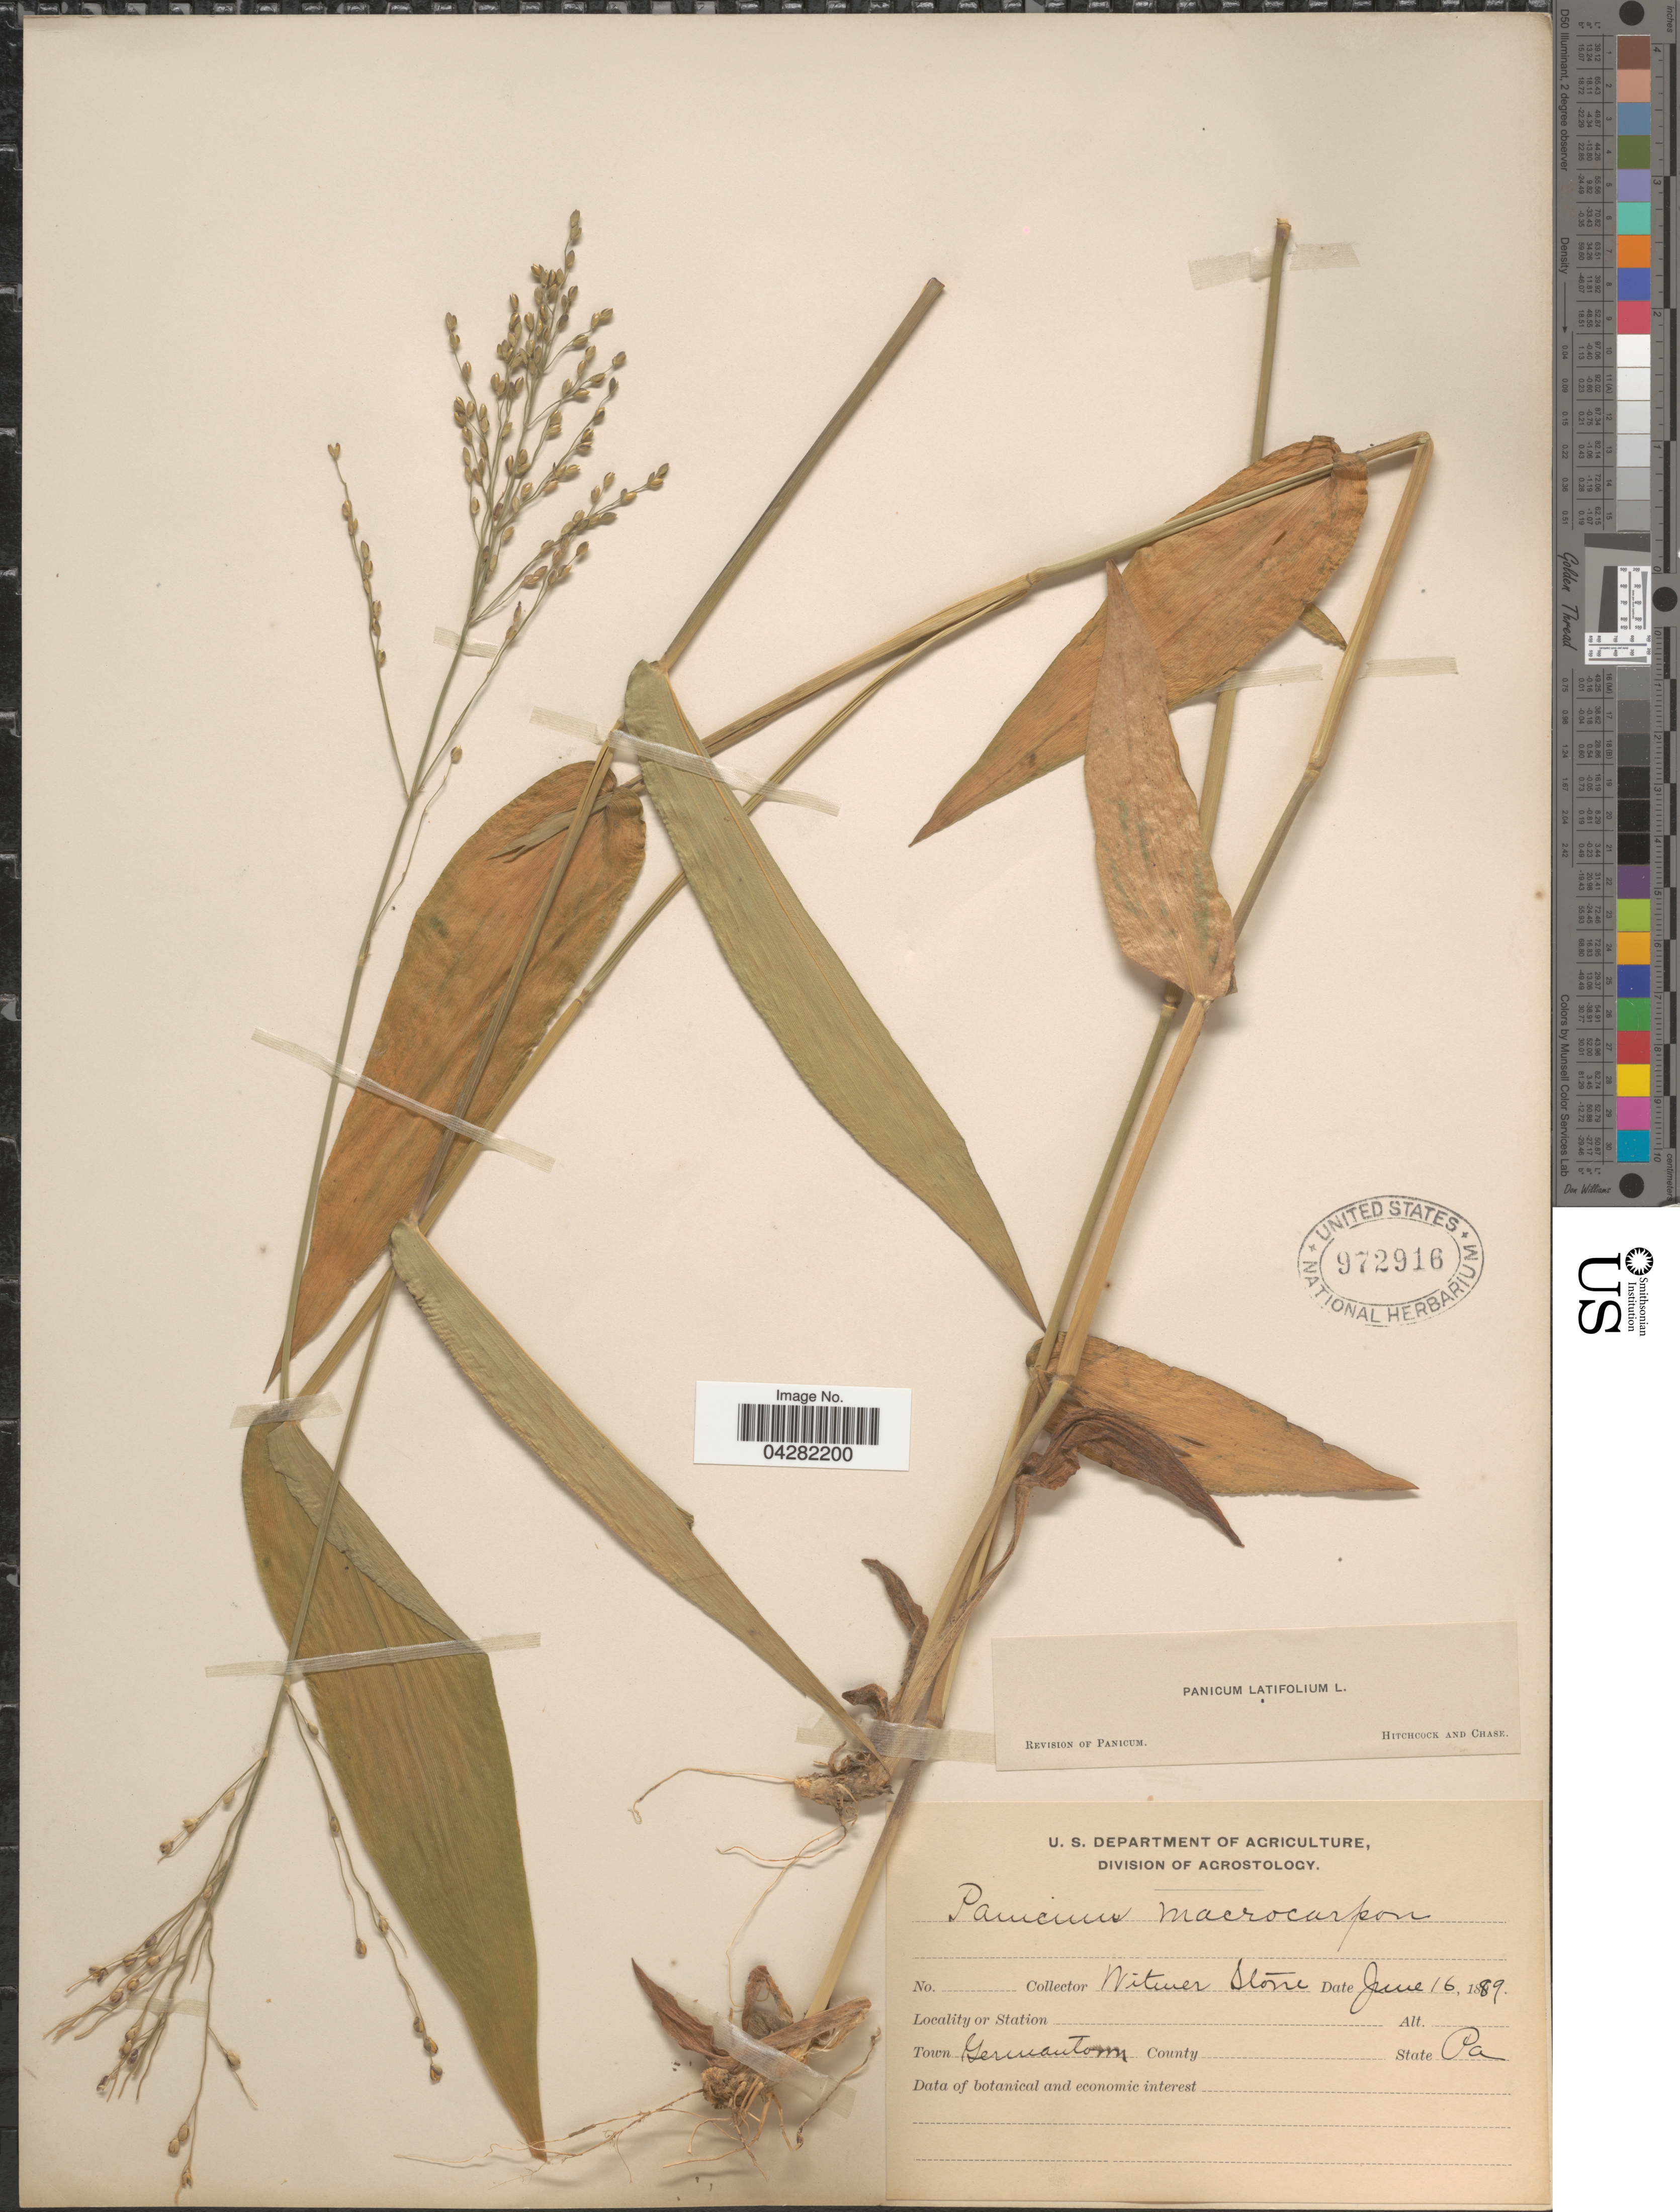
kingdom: Plantae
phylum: Tracheophyta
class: Liliopsida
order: Poales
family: Poaceae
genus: Dichanthelium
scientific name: Dichanthelium latifolium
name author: (L.) Harvill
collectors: W. Stone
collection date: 1889-06-16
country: United States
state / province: Pennsylvania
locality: Town Germantown.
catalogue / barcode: US 972916